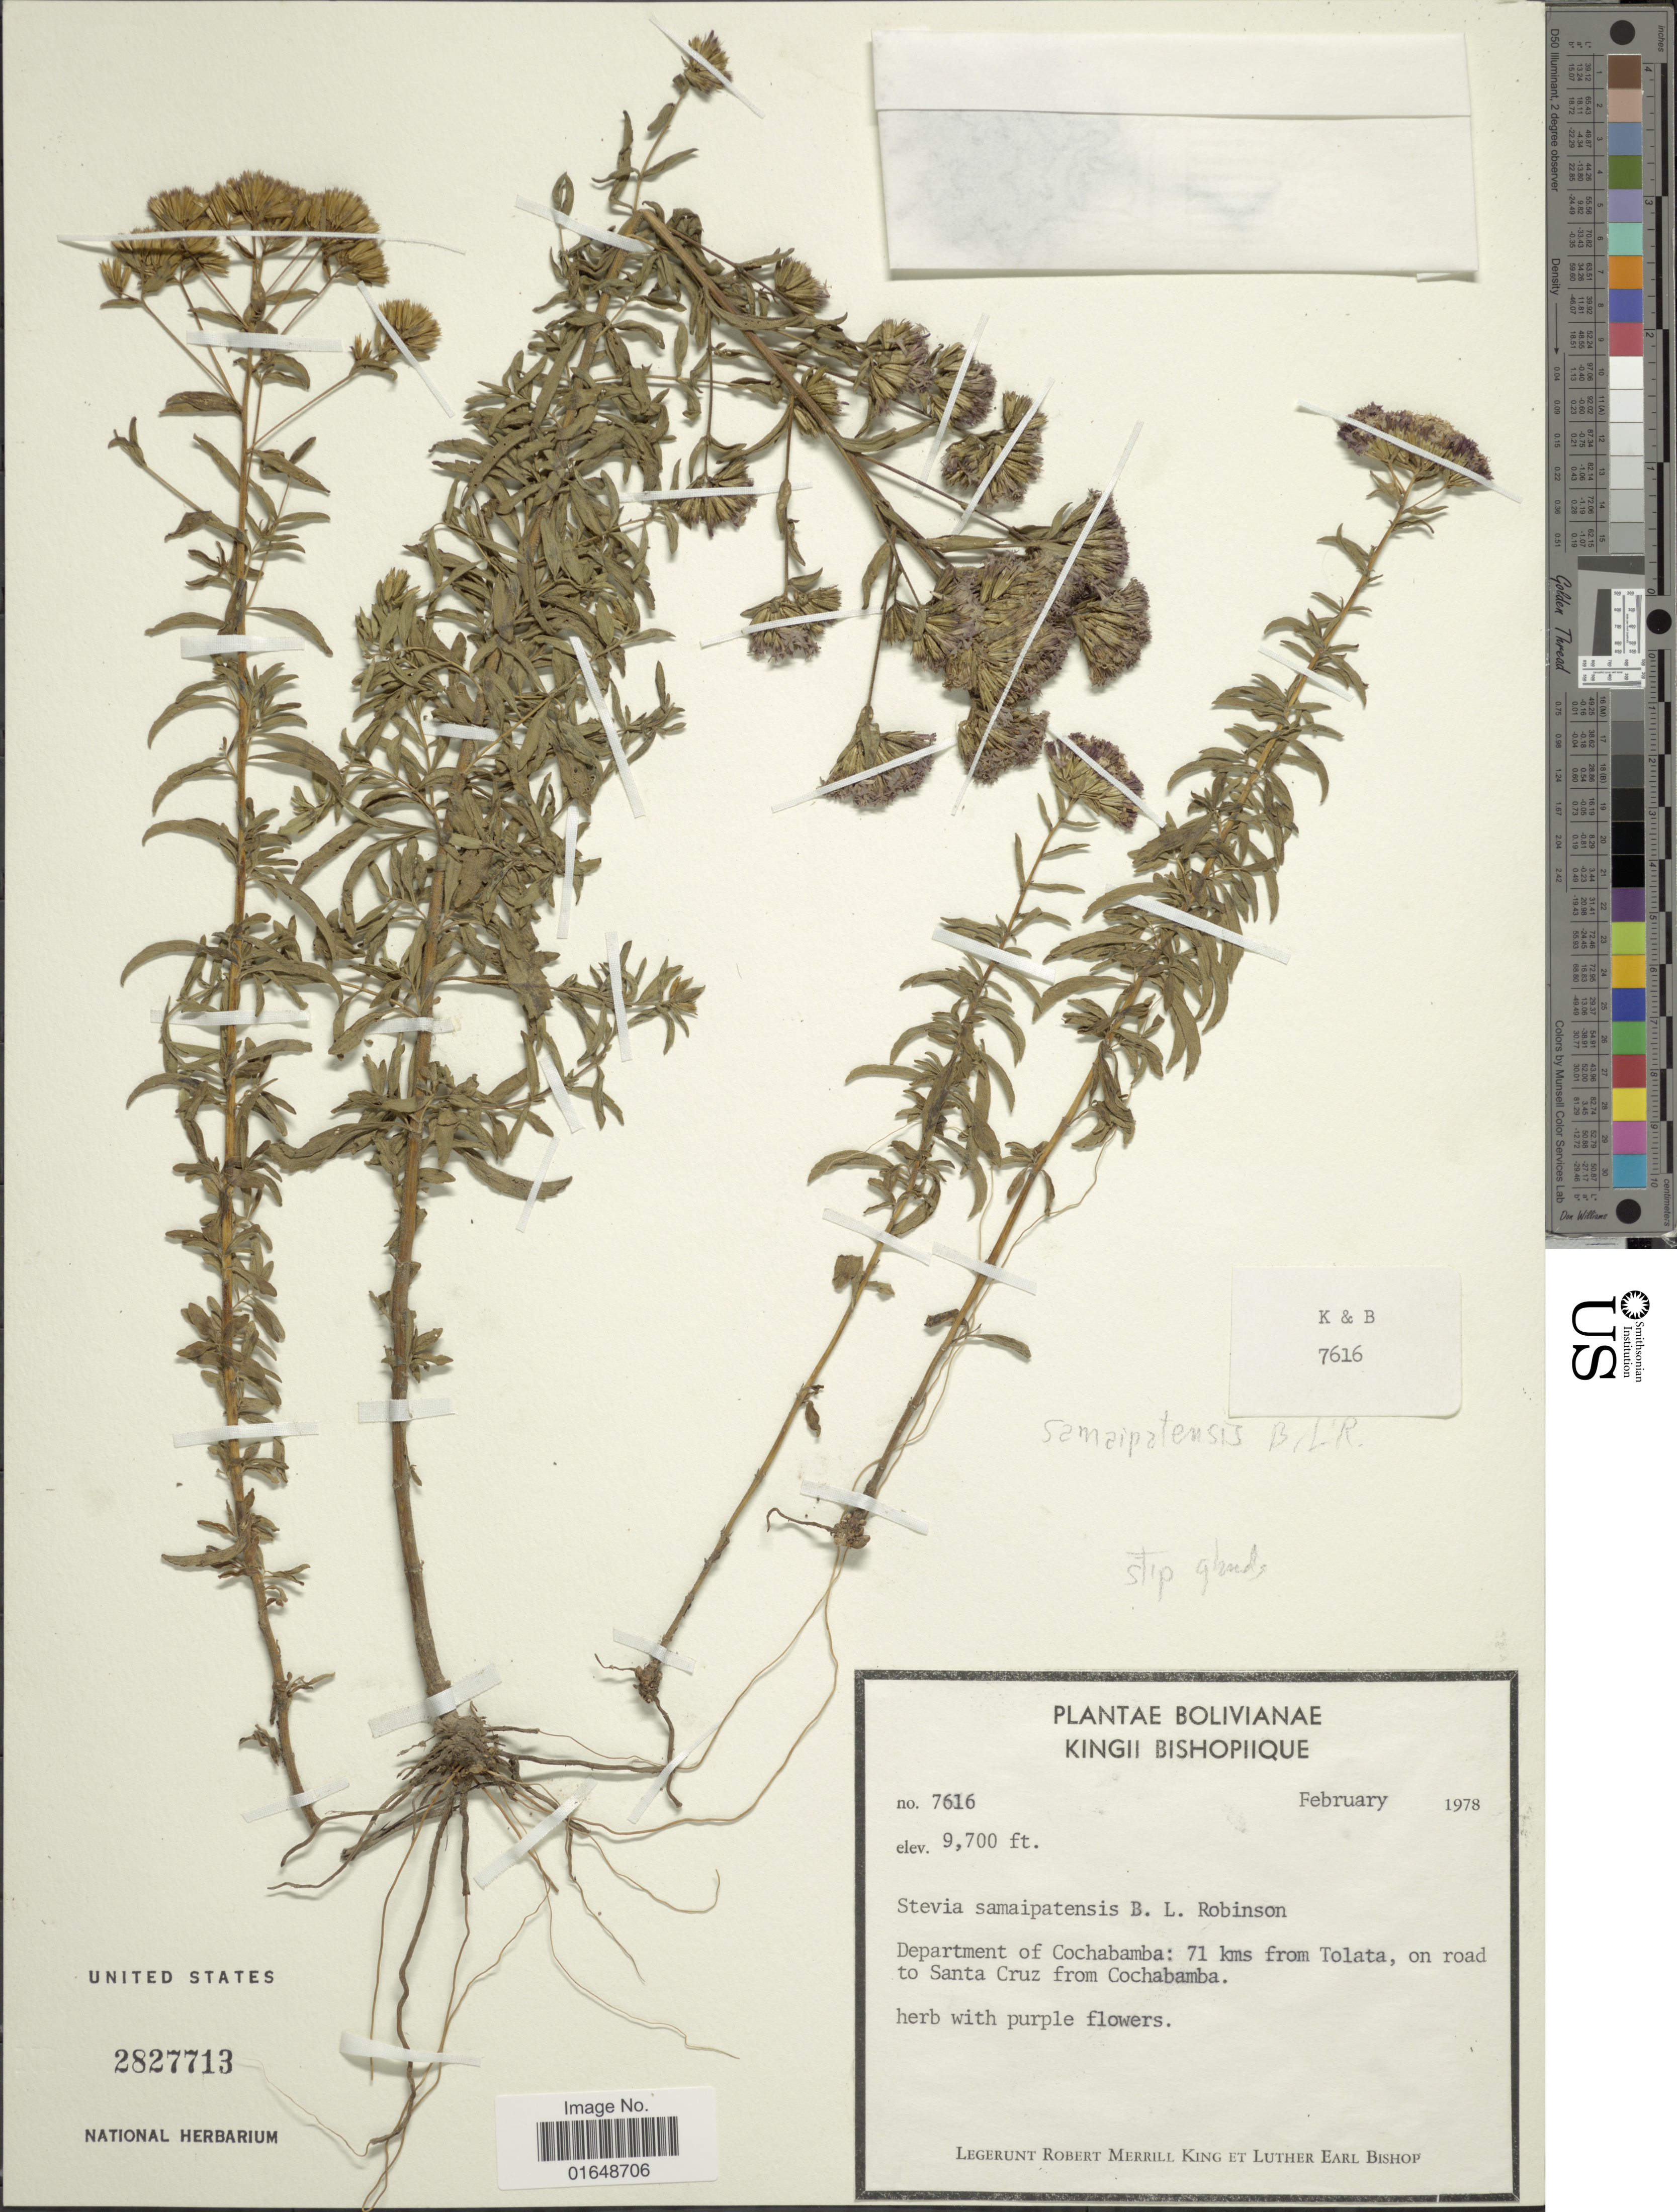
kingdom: Plantae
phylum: Tracheophyta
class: Magnoliopsida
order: Asterales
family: Asteraceae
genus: Stevia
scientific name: Stevia samaipatensis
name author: B.L. Rob.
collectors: R. M. King & L. E. Bishop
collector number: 7616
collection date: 1978-02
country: Bolivia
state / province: Cochabamba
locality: Department of Cochabamba: 71 kms from Tolata, on road to Santa Cruz from Cochabamba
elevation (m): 2957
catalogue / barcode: US 2827713